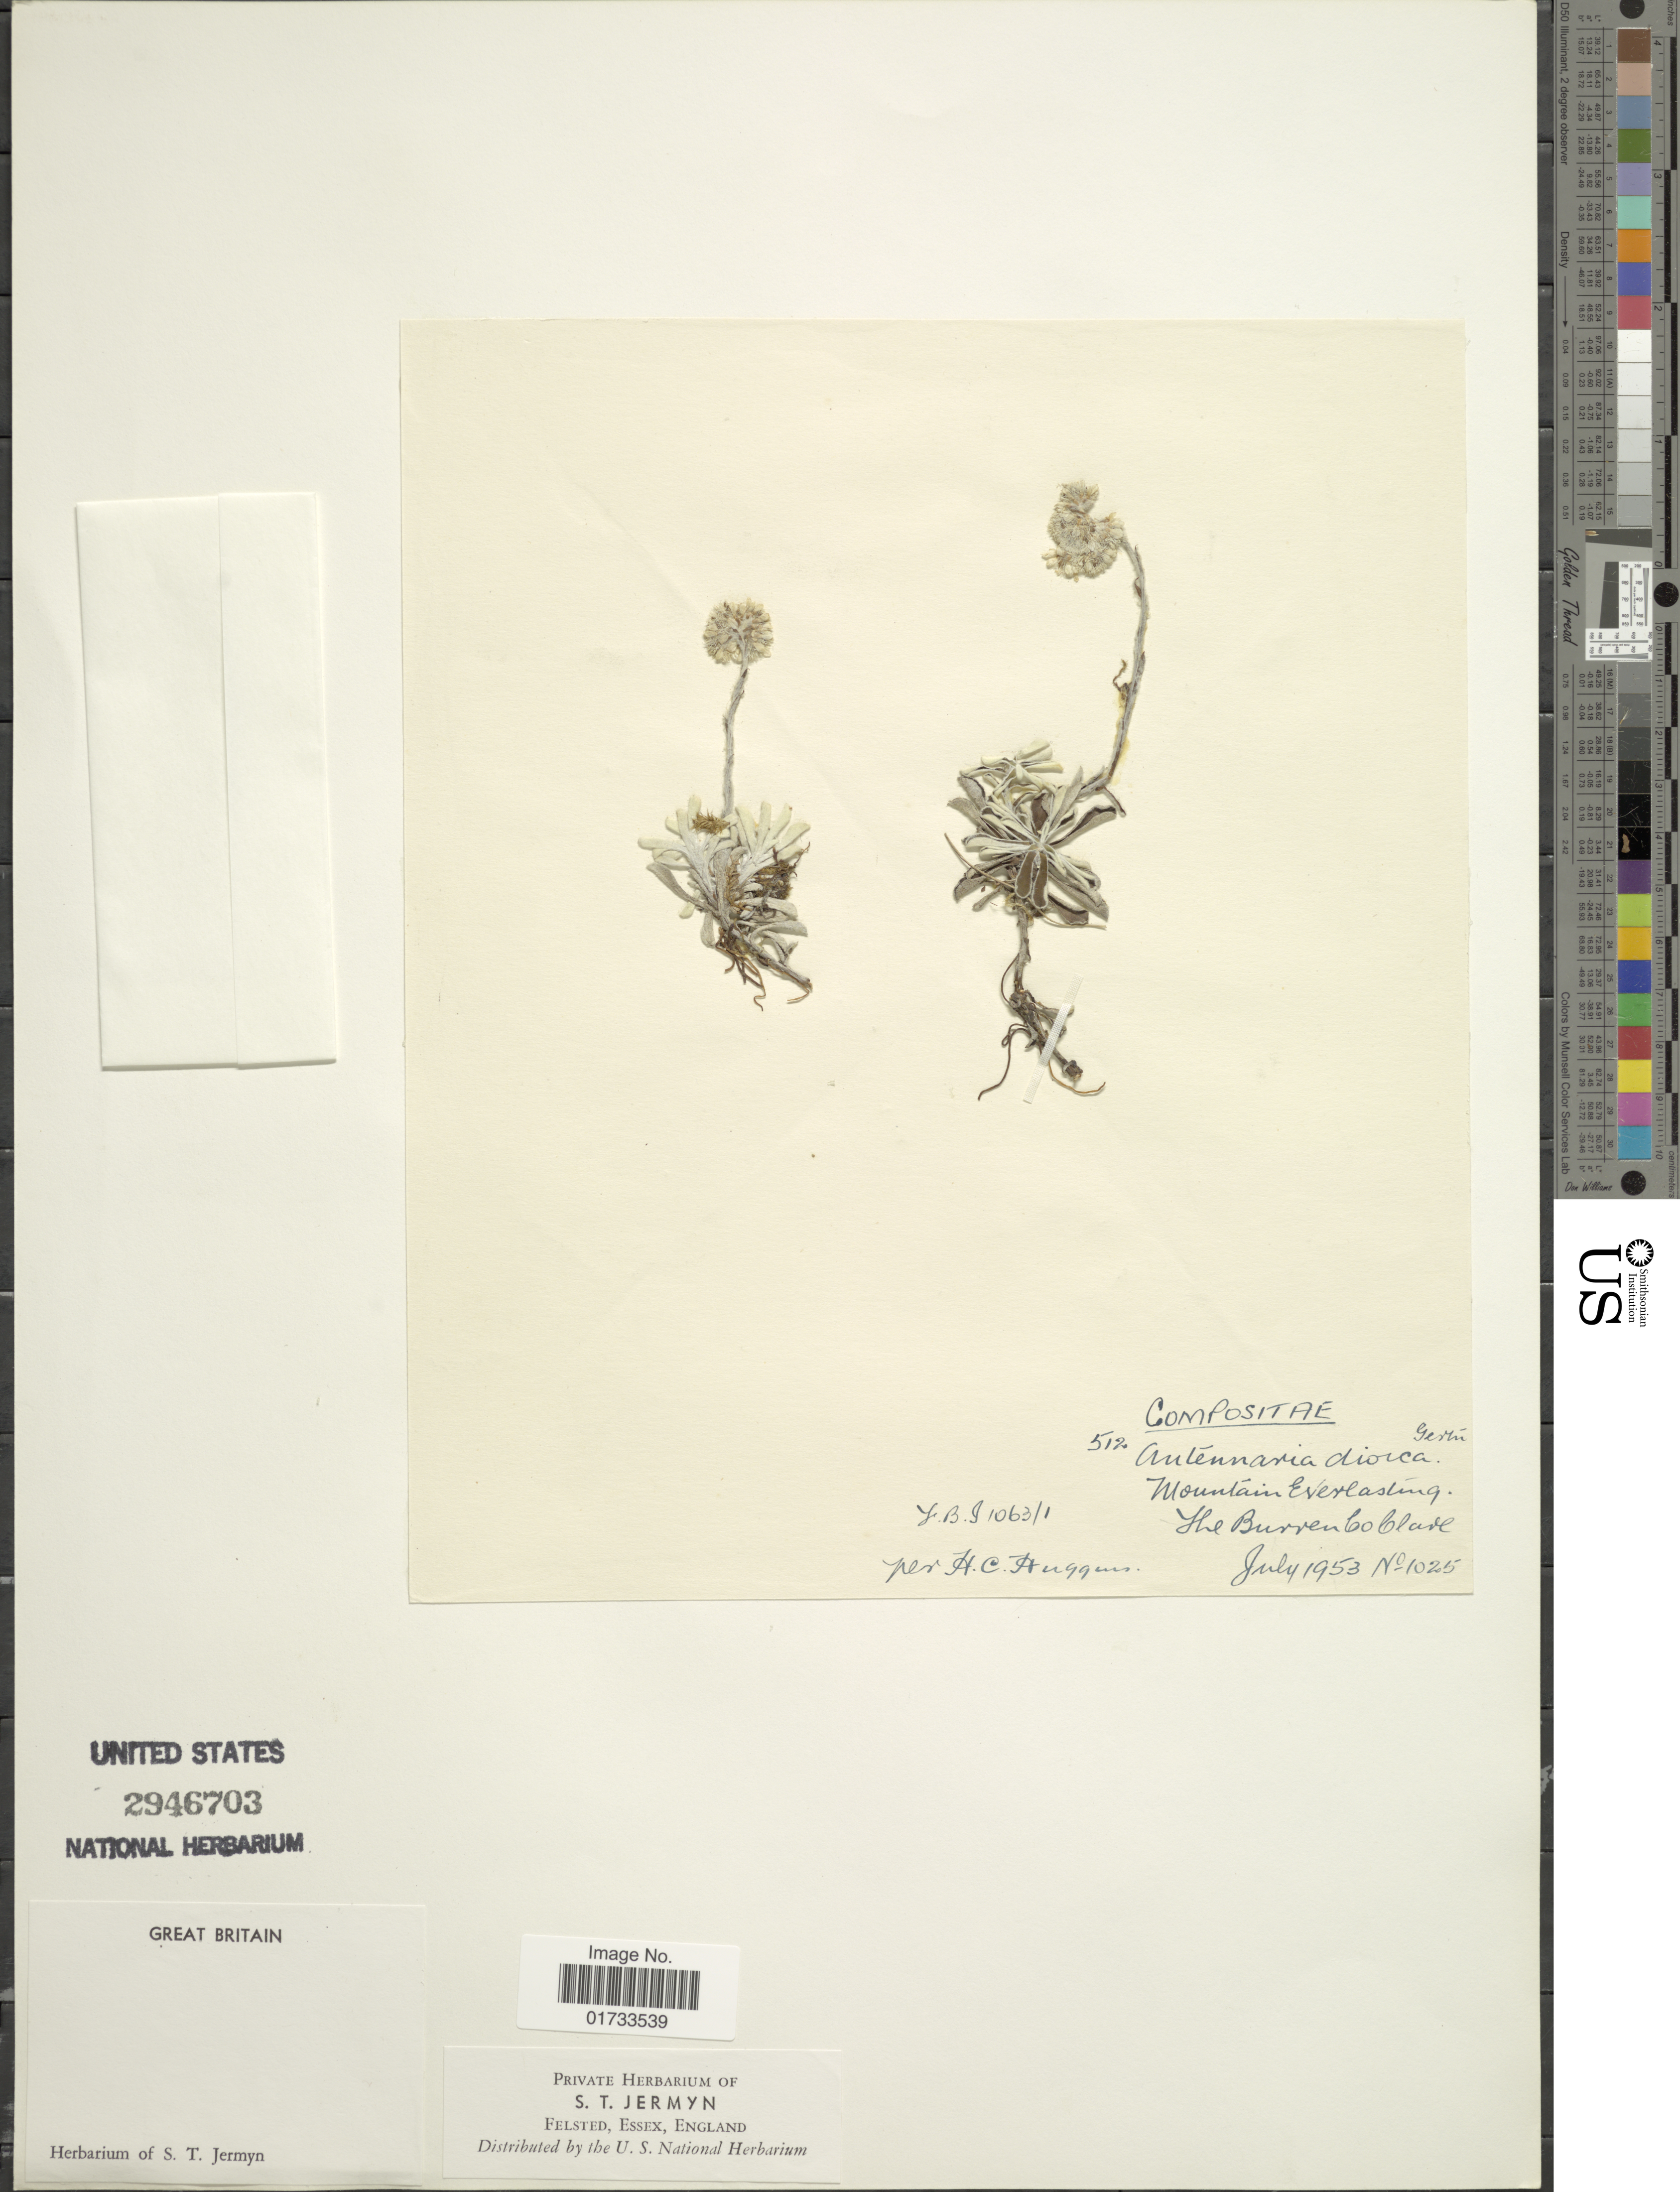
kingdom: Plantae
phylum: Tracheophyta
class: Magnoliopsida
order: Asterales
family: Asteraceae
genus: Antennaria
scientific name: Antennaria dioica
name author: (L.) Gaertn.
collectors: H. Huggens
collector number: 1025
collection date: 1953-07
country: Ireland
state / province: Munster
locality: Mountain Everlasting, The Burren Co. Clade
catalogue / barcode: US 2946703